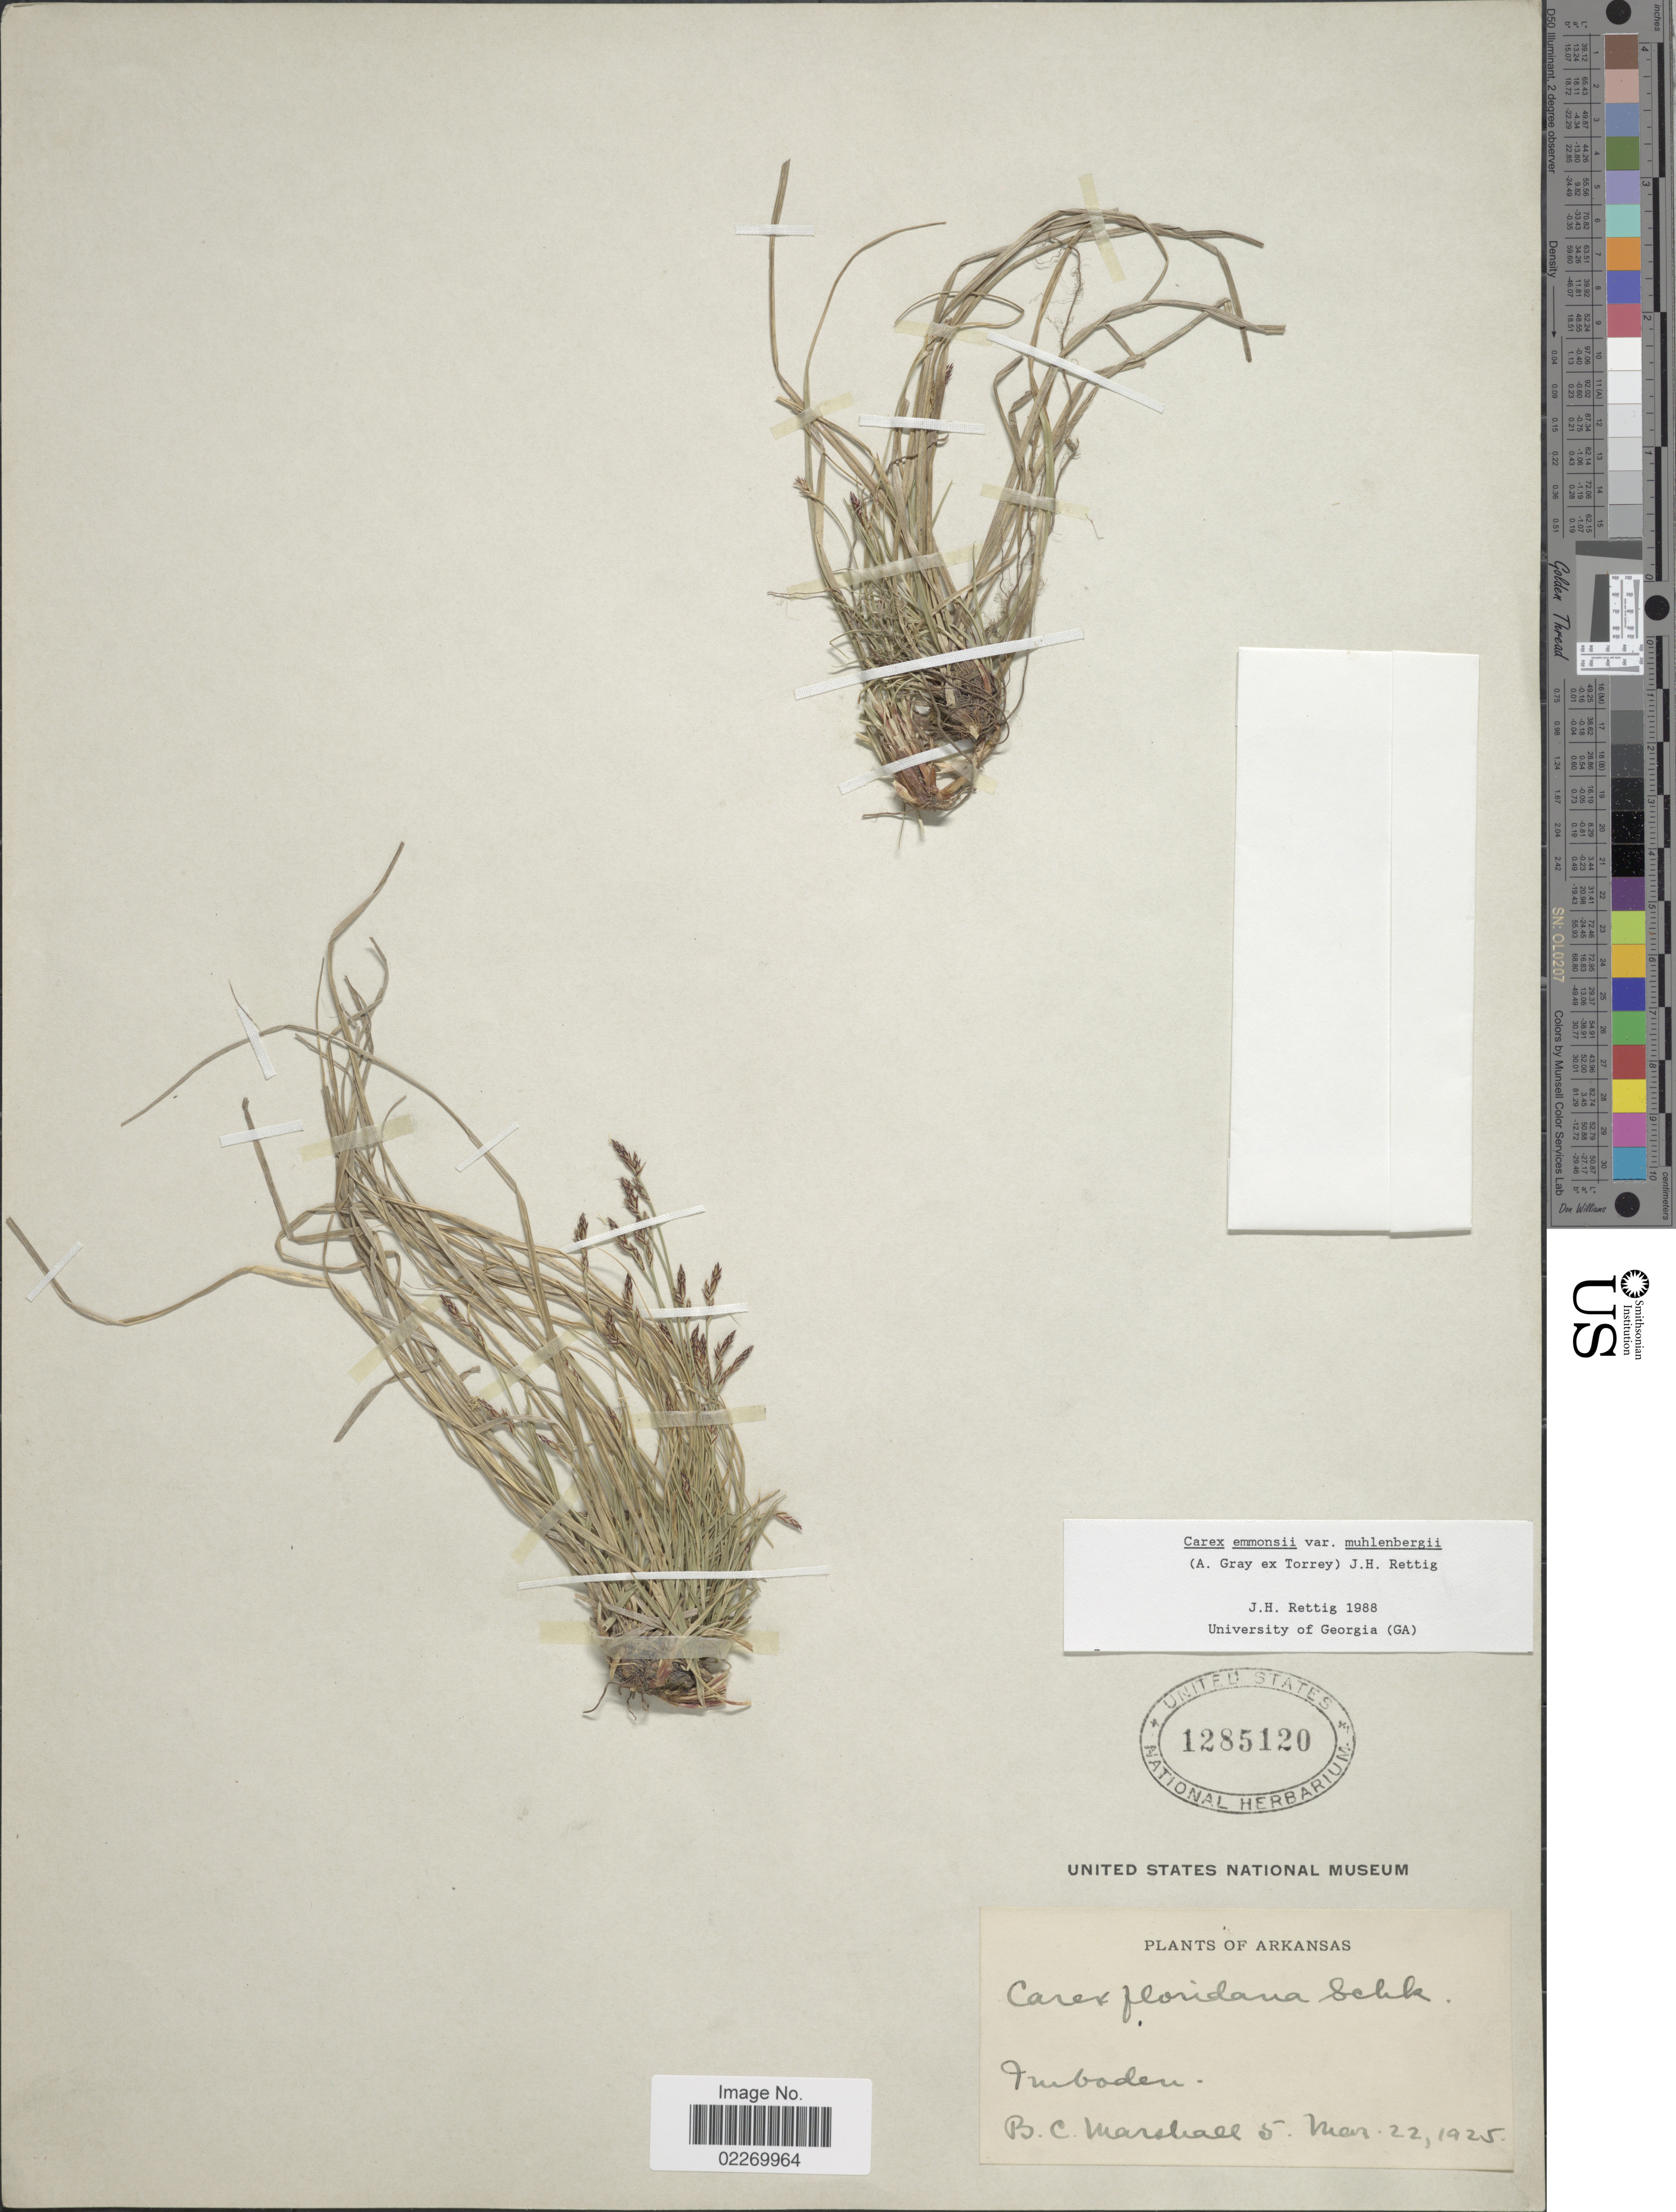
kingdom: Plantae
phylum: Tracheophyta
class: Liliopsida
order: Poales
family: Cyperaceae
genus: Carex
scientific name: Carex albicans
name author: Willd. ex Spreng.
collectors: B. C. Marshall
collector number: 5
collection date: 1925-03-22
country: United States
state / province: Arkansas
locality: Imboden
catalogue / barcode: US 1285120